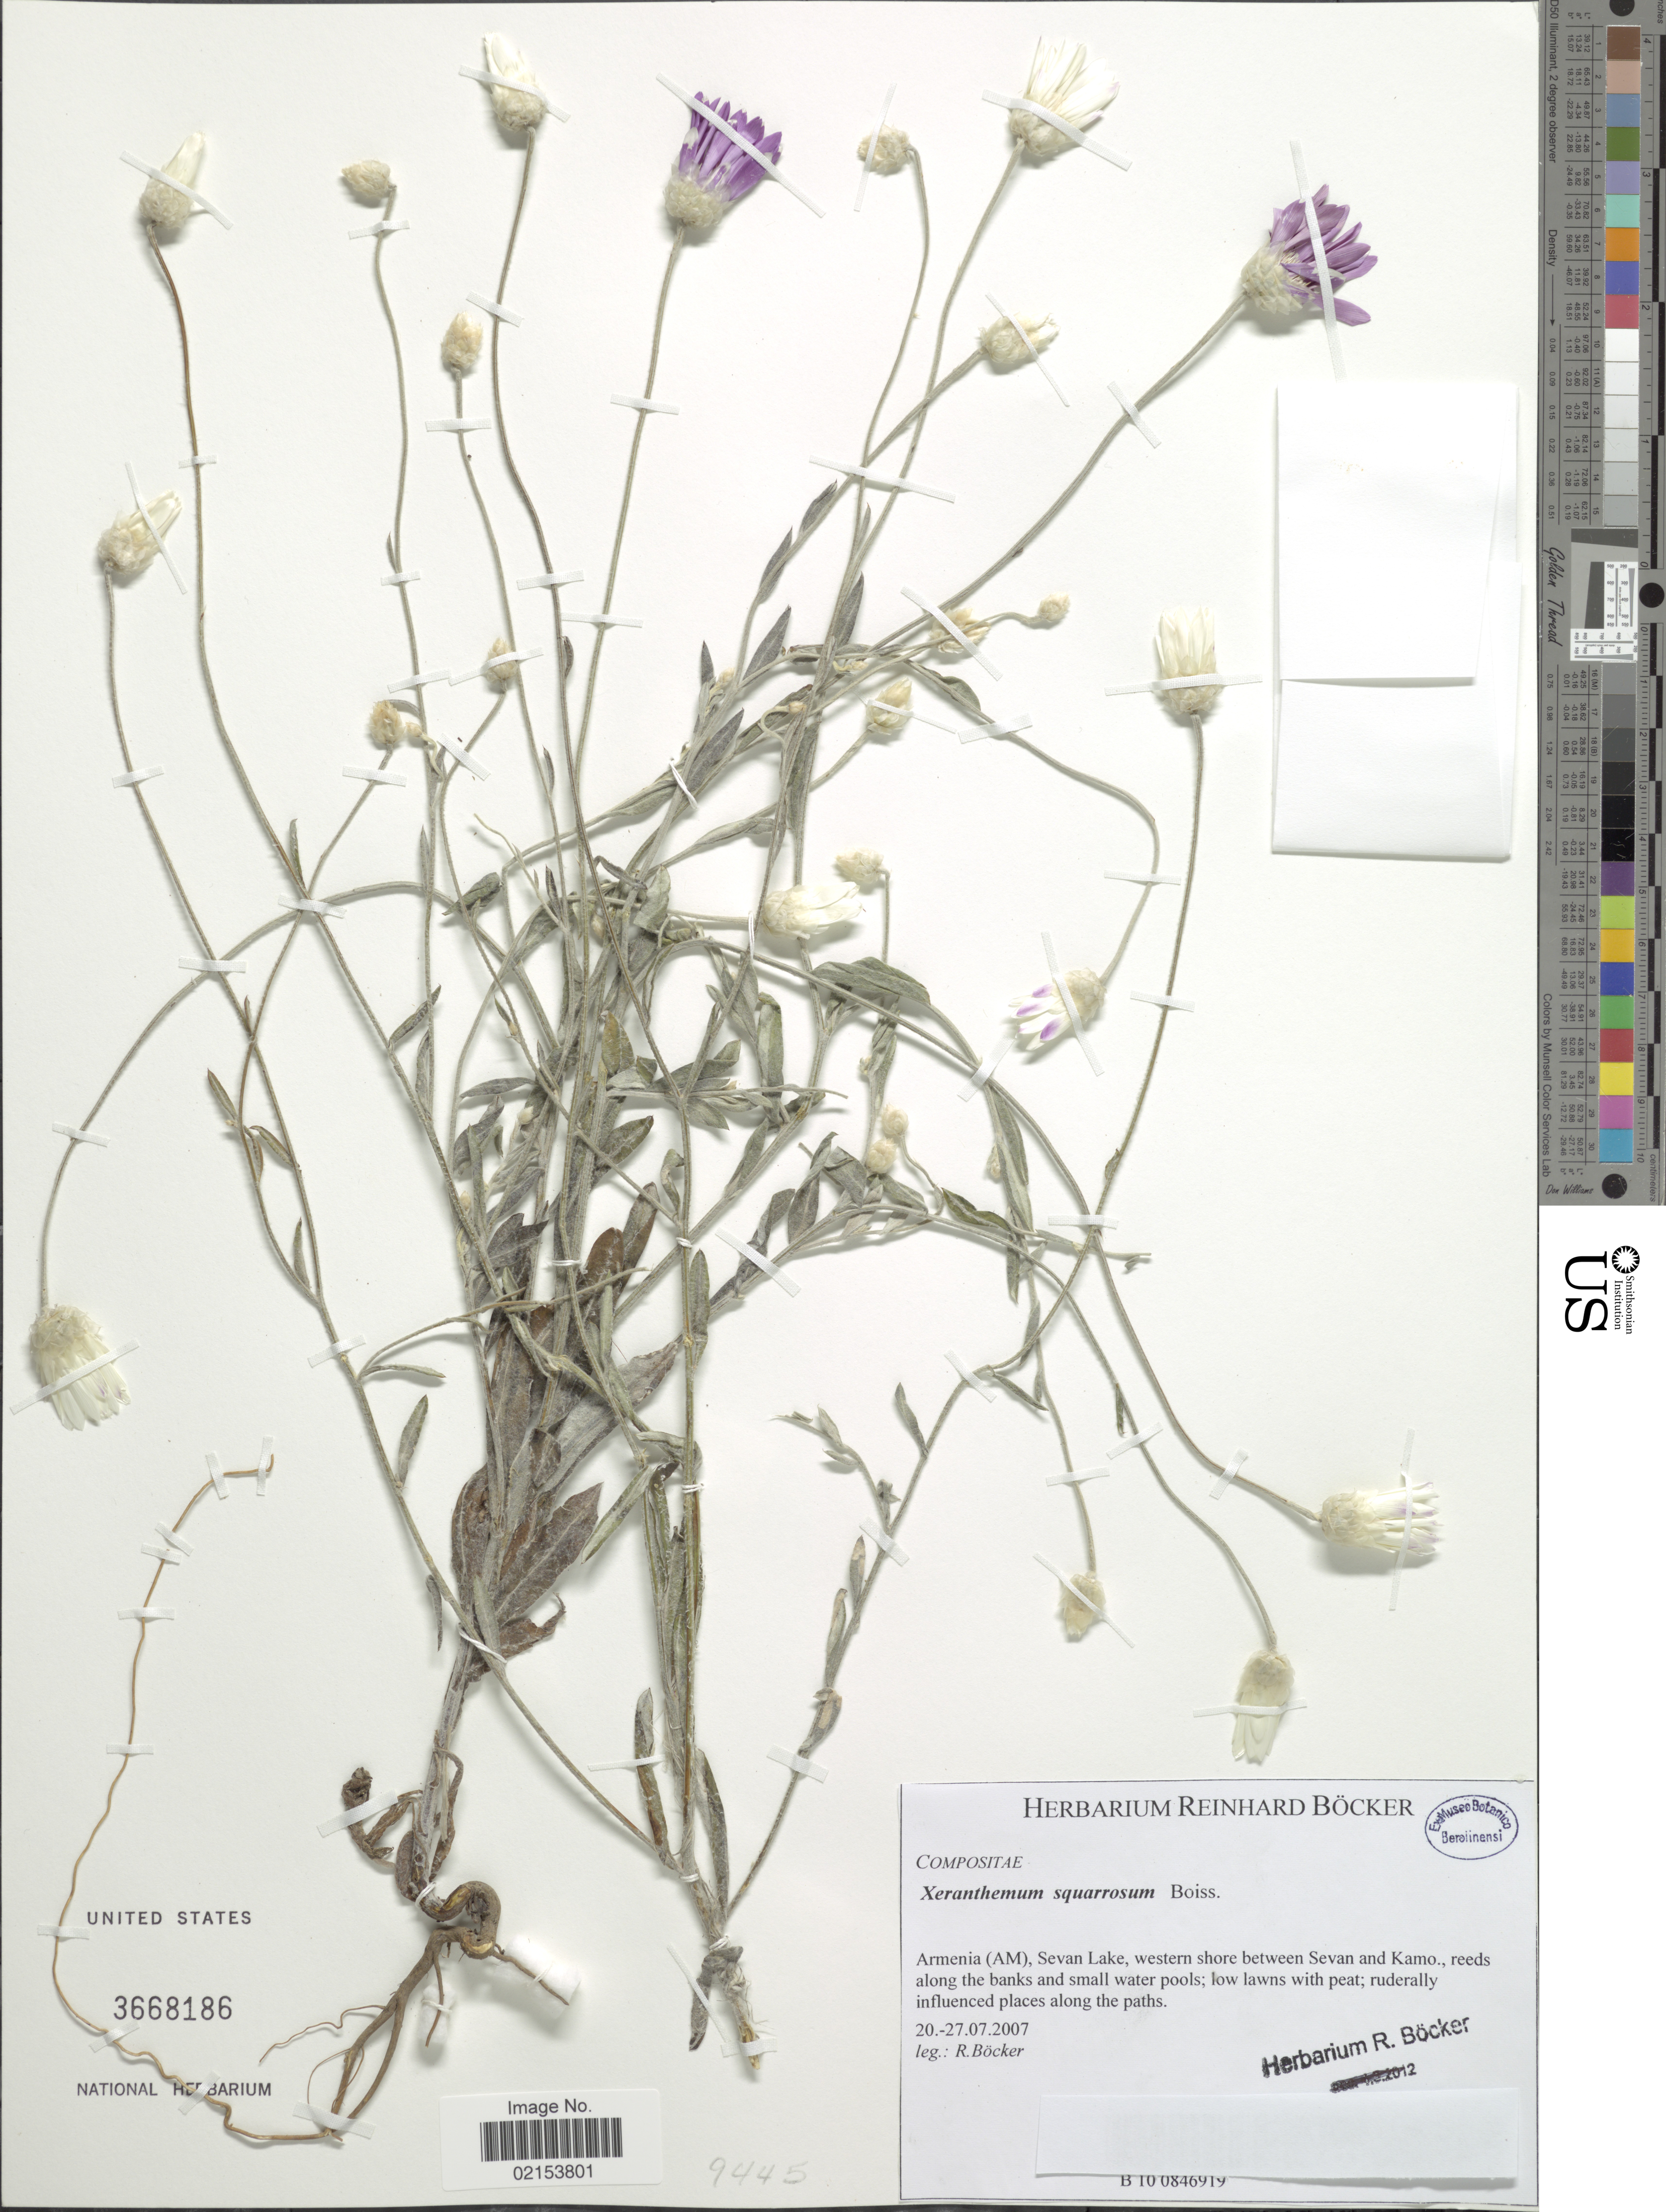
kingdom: Plantae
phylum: Tracheophyta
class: Magnoliopsida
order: Asterales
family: Asteraceae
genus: Xeranthemum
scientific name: Xeranthemum squarrosum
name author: Boiss.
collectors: R. Böcker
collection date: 2007-07-20/2007-07-27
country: Armenia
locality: Evan Lake, western shore between Sevan and Kamo, reeds along the bank and small water pools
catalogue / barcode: US 3668186